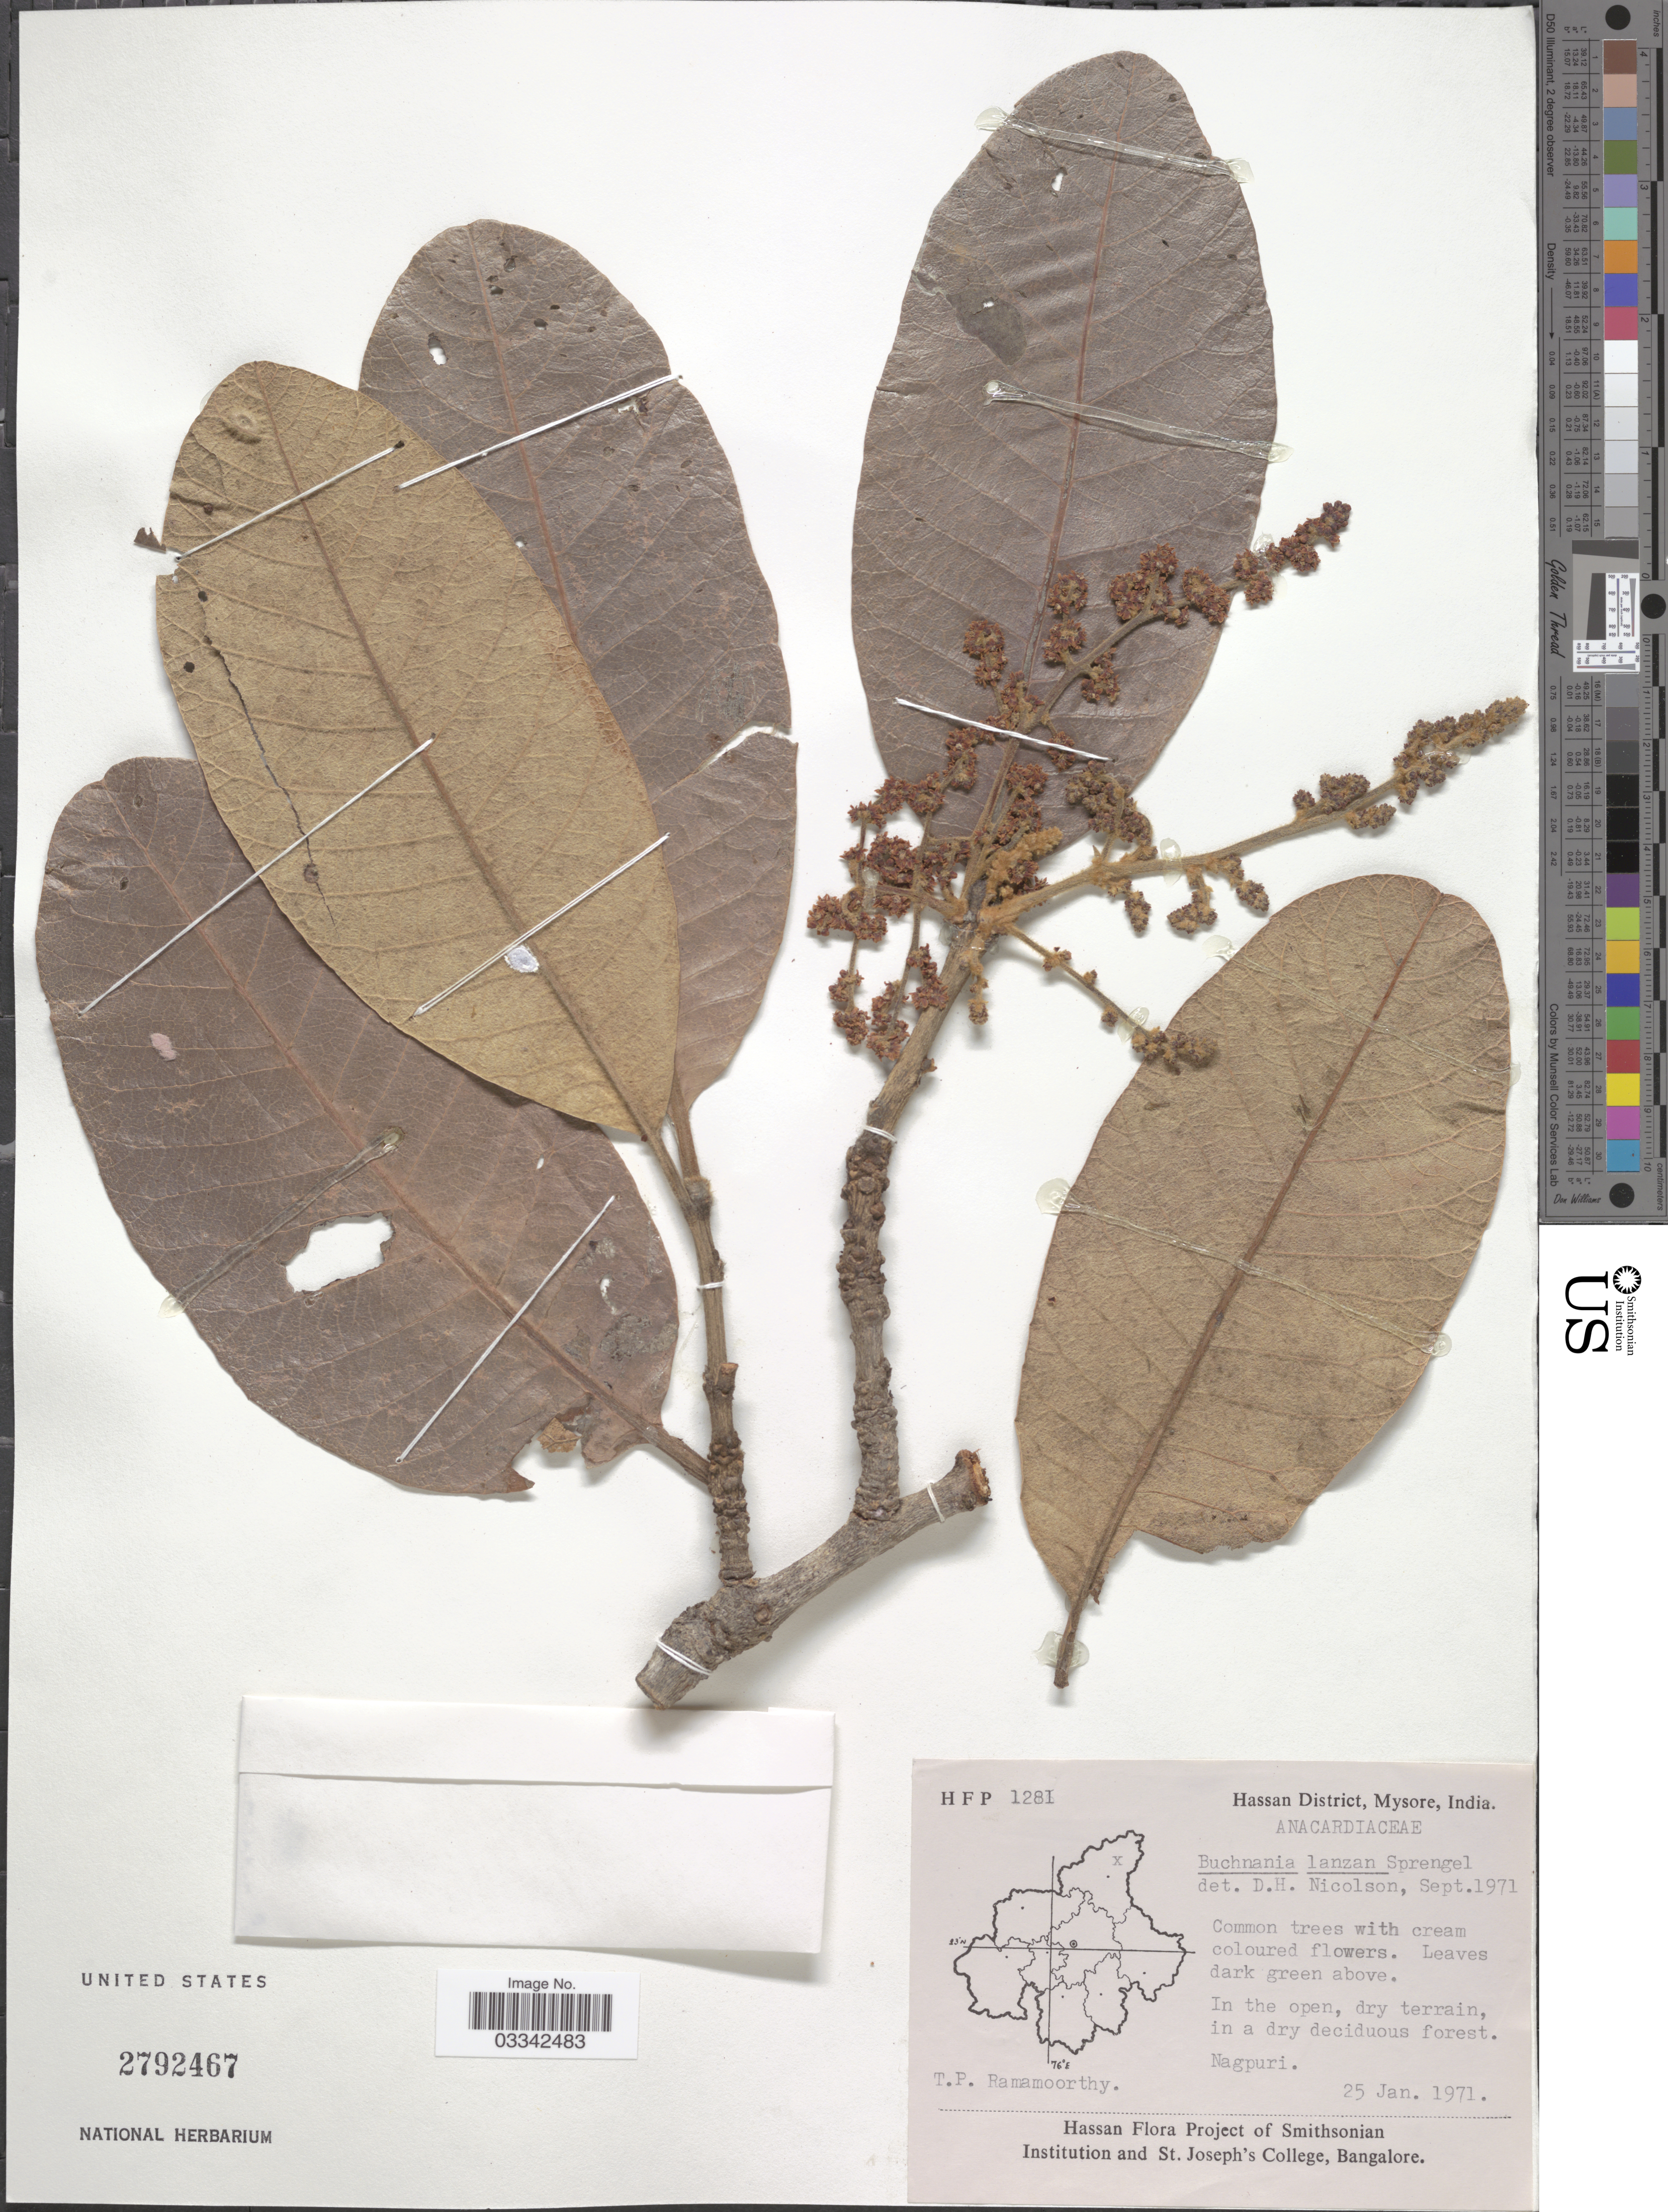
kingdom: Plantae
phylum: Tracheophyta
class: Magnoliopsida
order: Sapindales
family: Anacardiaceae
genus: Buchanania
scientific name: Buchanania lanzan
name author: Spreng.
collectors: T. P. Ramamoorthy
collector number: HFP 1281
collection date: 1971-01-25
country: India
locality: Hassan District, Mysore. Nagpuri.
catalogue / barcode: US 2792467